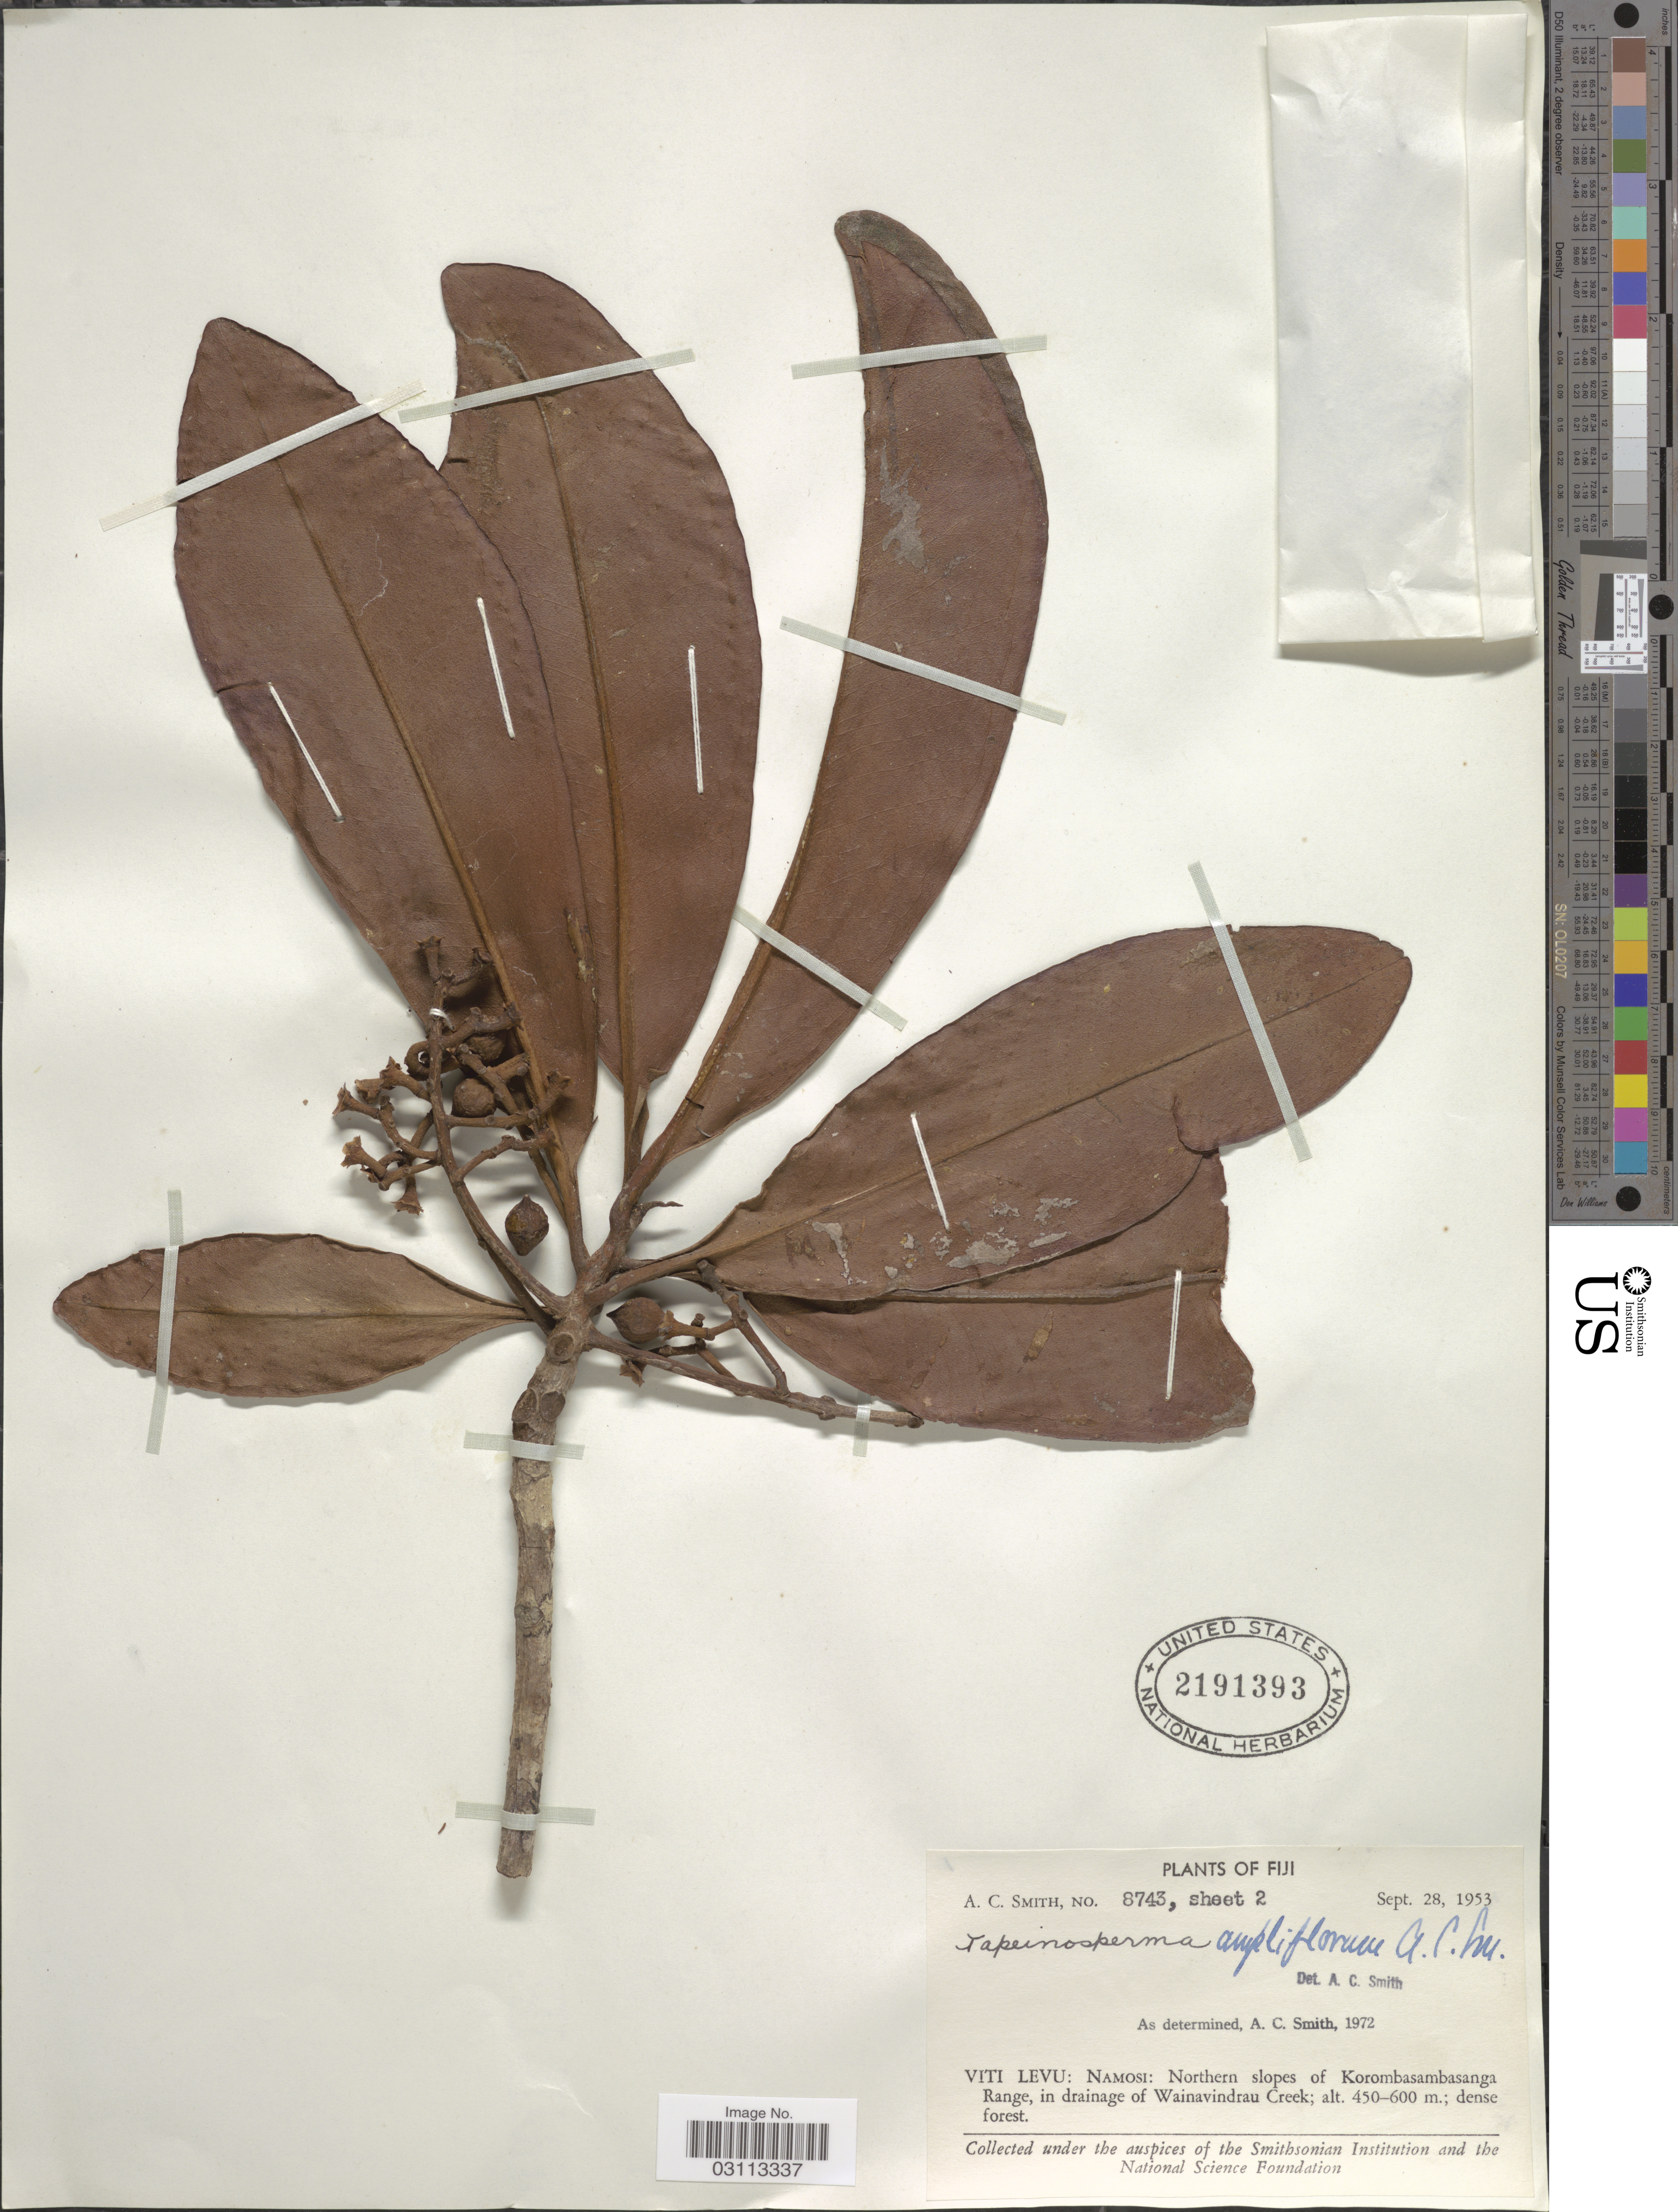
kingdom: Plantae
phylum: Tracheophyta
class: Magnoliopsida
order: Ericales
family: Primulaceae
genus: Tapeinosperma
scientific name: Tapeinosperma ampliflorum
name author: A.C. Sm.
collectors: A. C. Smith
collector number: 8743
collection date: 1953-09-28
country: Fiji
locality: Viti Levu: Namosi: Northern slopes of Korombasambasanga Range, in drainage of Wainavindrau Creek.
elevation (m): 450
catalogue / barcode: US 2191393